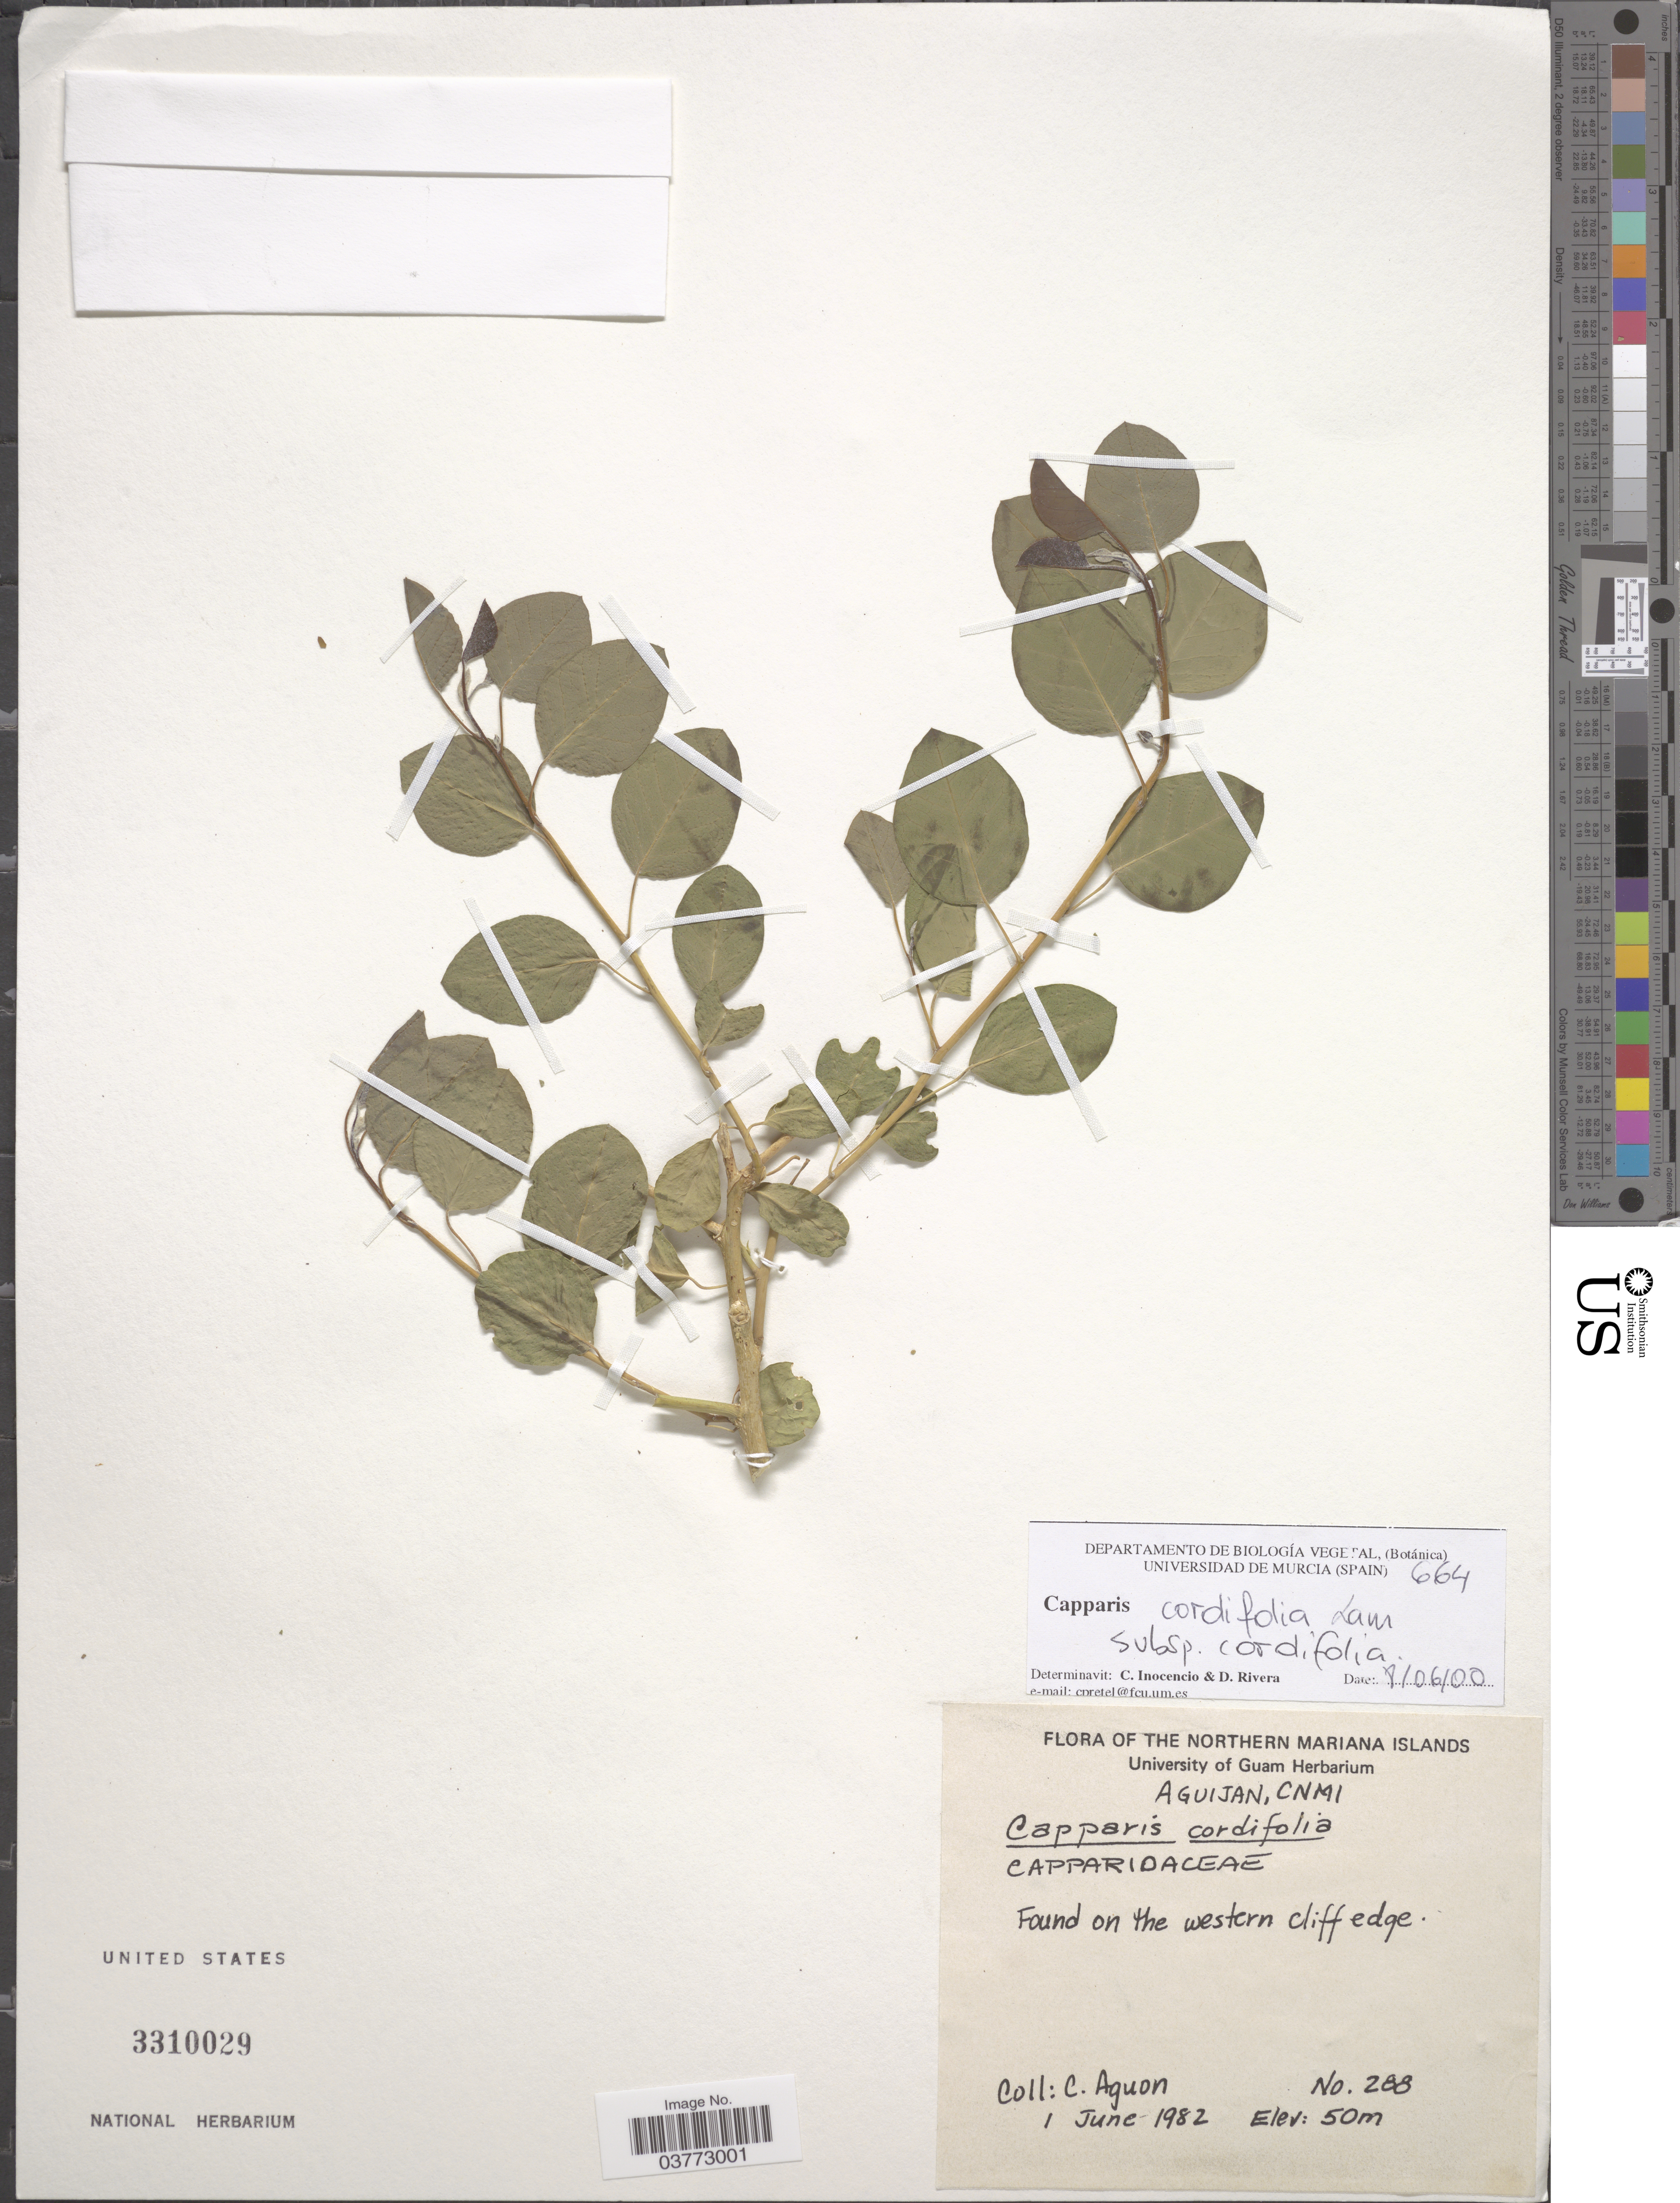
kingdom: Plantae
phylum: Tracheophyta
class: Magnoliopsida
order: Brassicales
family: Capparaceae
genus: Capparis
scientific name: Capparis spinosa subsp. cordifolia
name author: (Lam.) Fici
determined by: Wagner, W. L., (BOT), Smithsonian Institution - National Museum of Natural History (UNITED STATES)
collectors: C. Aguon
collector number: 288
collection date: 1982-06-01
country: Northern Mariana Islands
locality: Aguijan, CNMI. Western cliff edge.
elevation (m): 50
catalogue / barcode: US 3310029